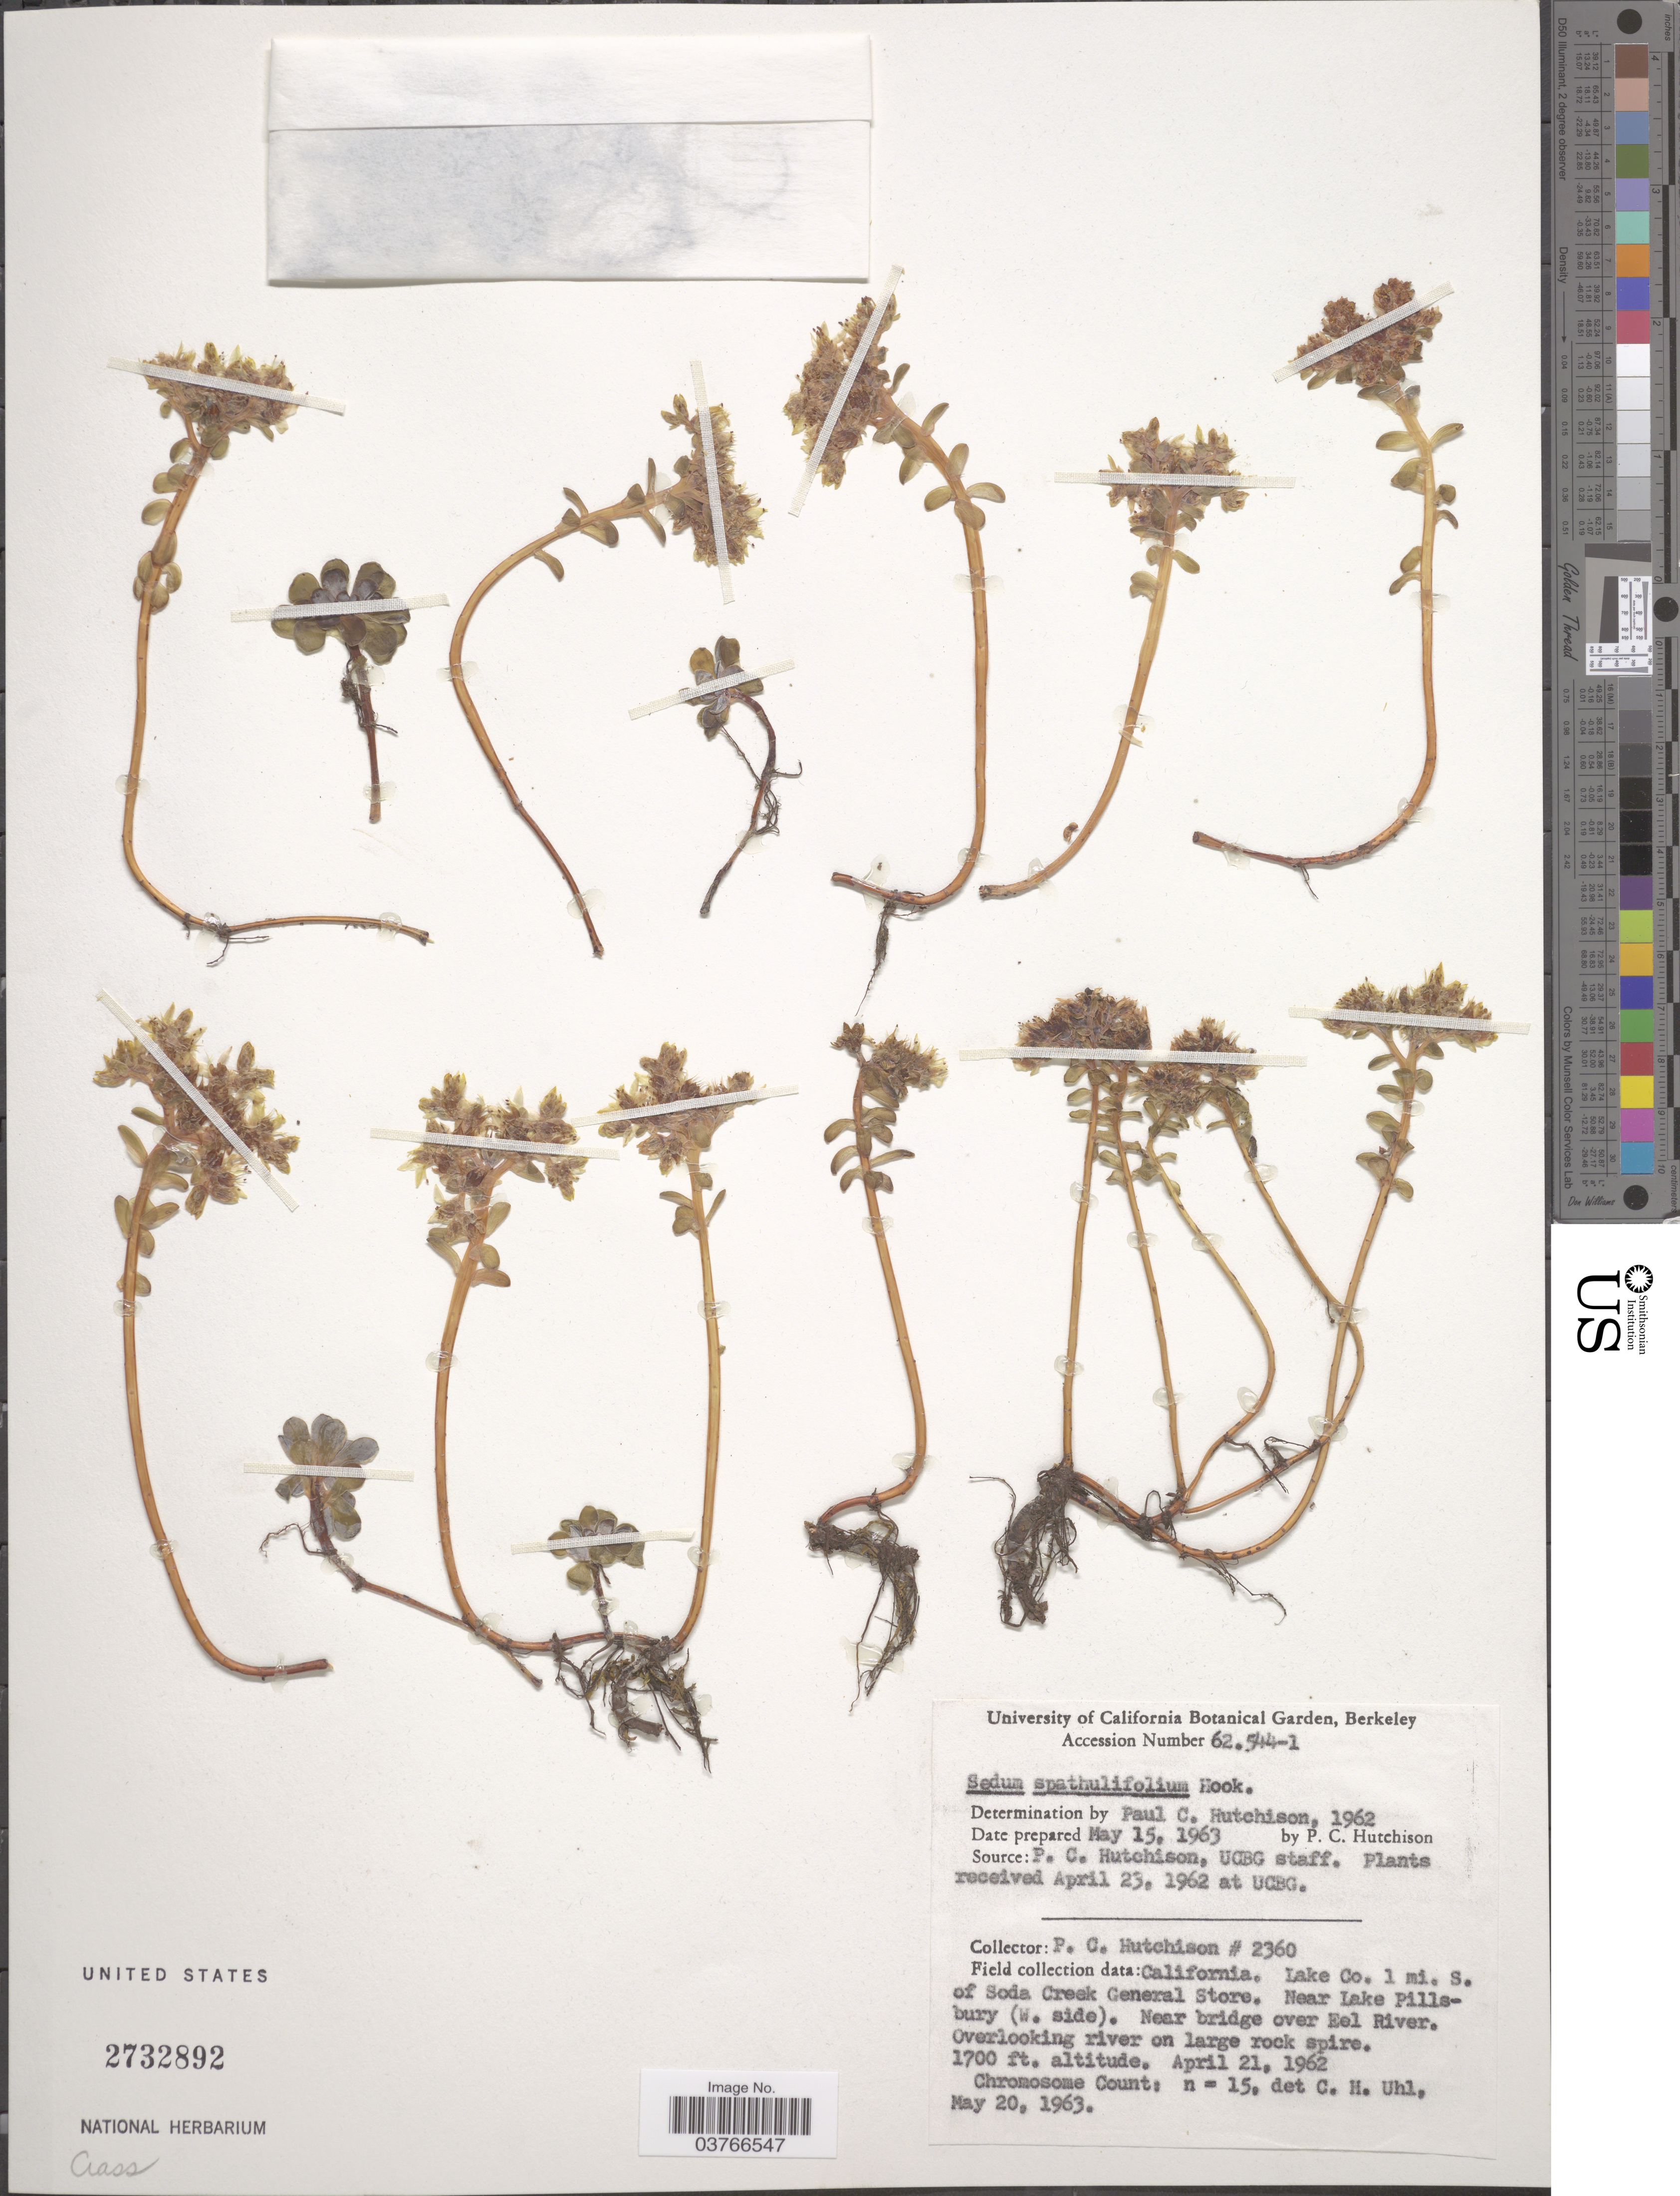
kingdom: Plantae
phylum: Tracheophyta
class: Magnoliopsida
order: Saxifragales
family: Crassulaceae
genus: Sedum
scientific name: Sedum spathulifolium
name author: Hook.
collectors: P. C. Hutchison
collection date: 1963-05-15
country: United States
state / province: California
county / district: Alameda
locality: University of California Botanical Garden, Berkeley.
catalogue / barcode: US 2732892